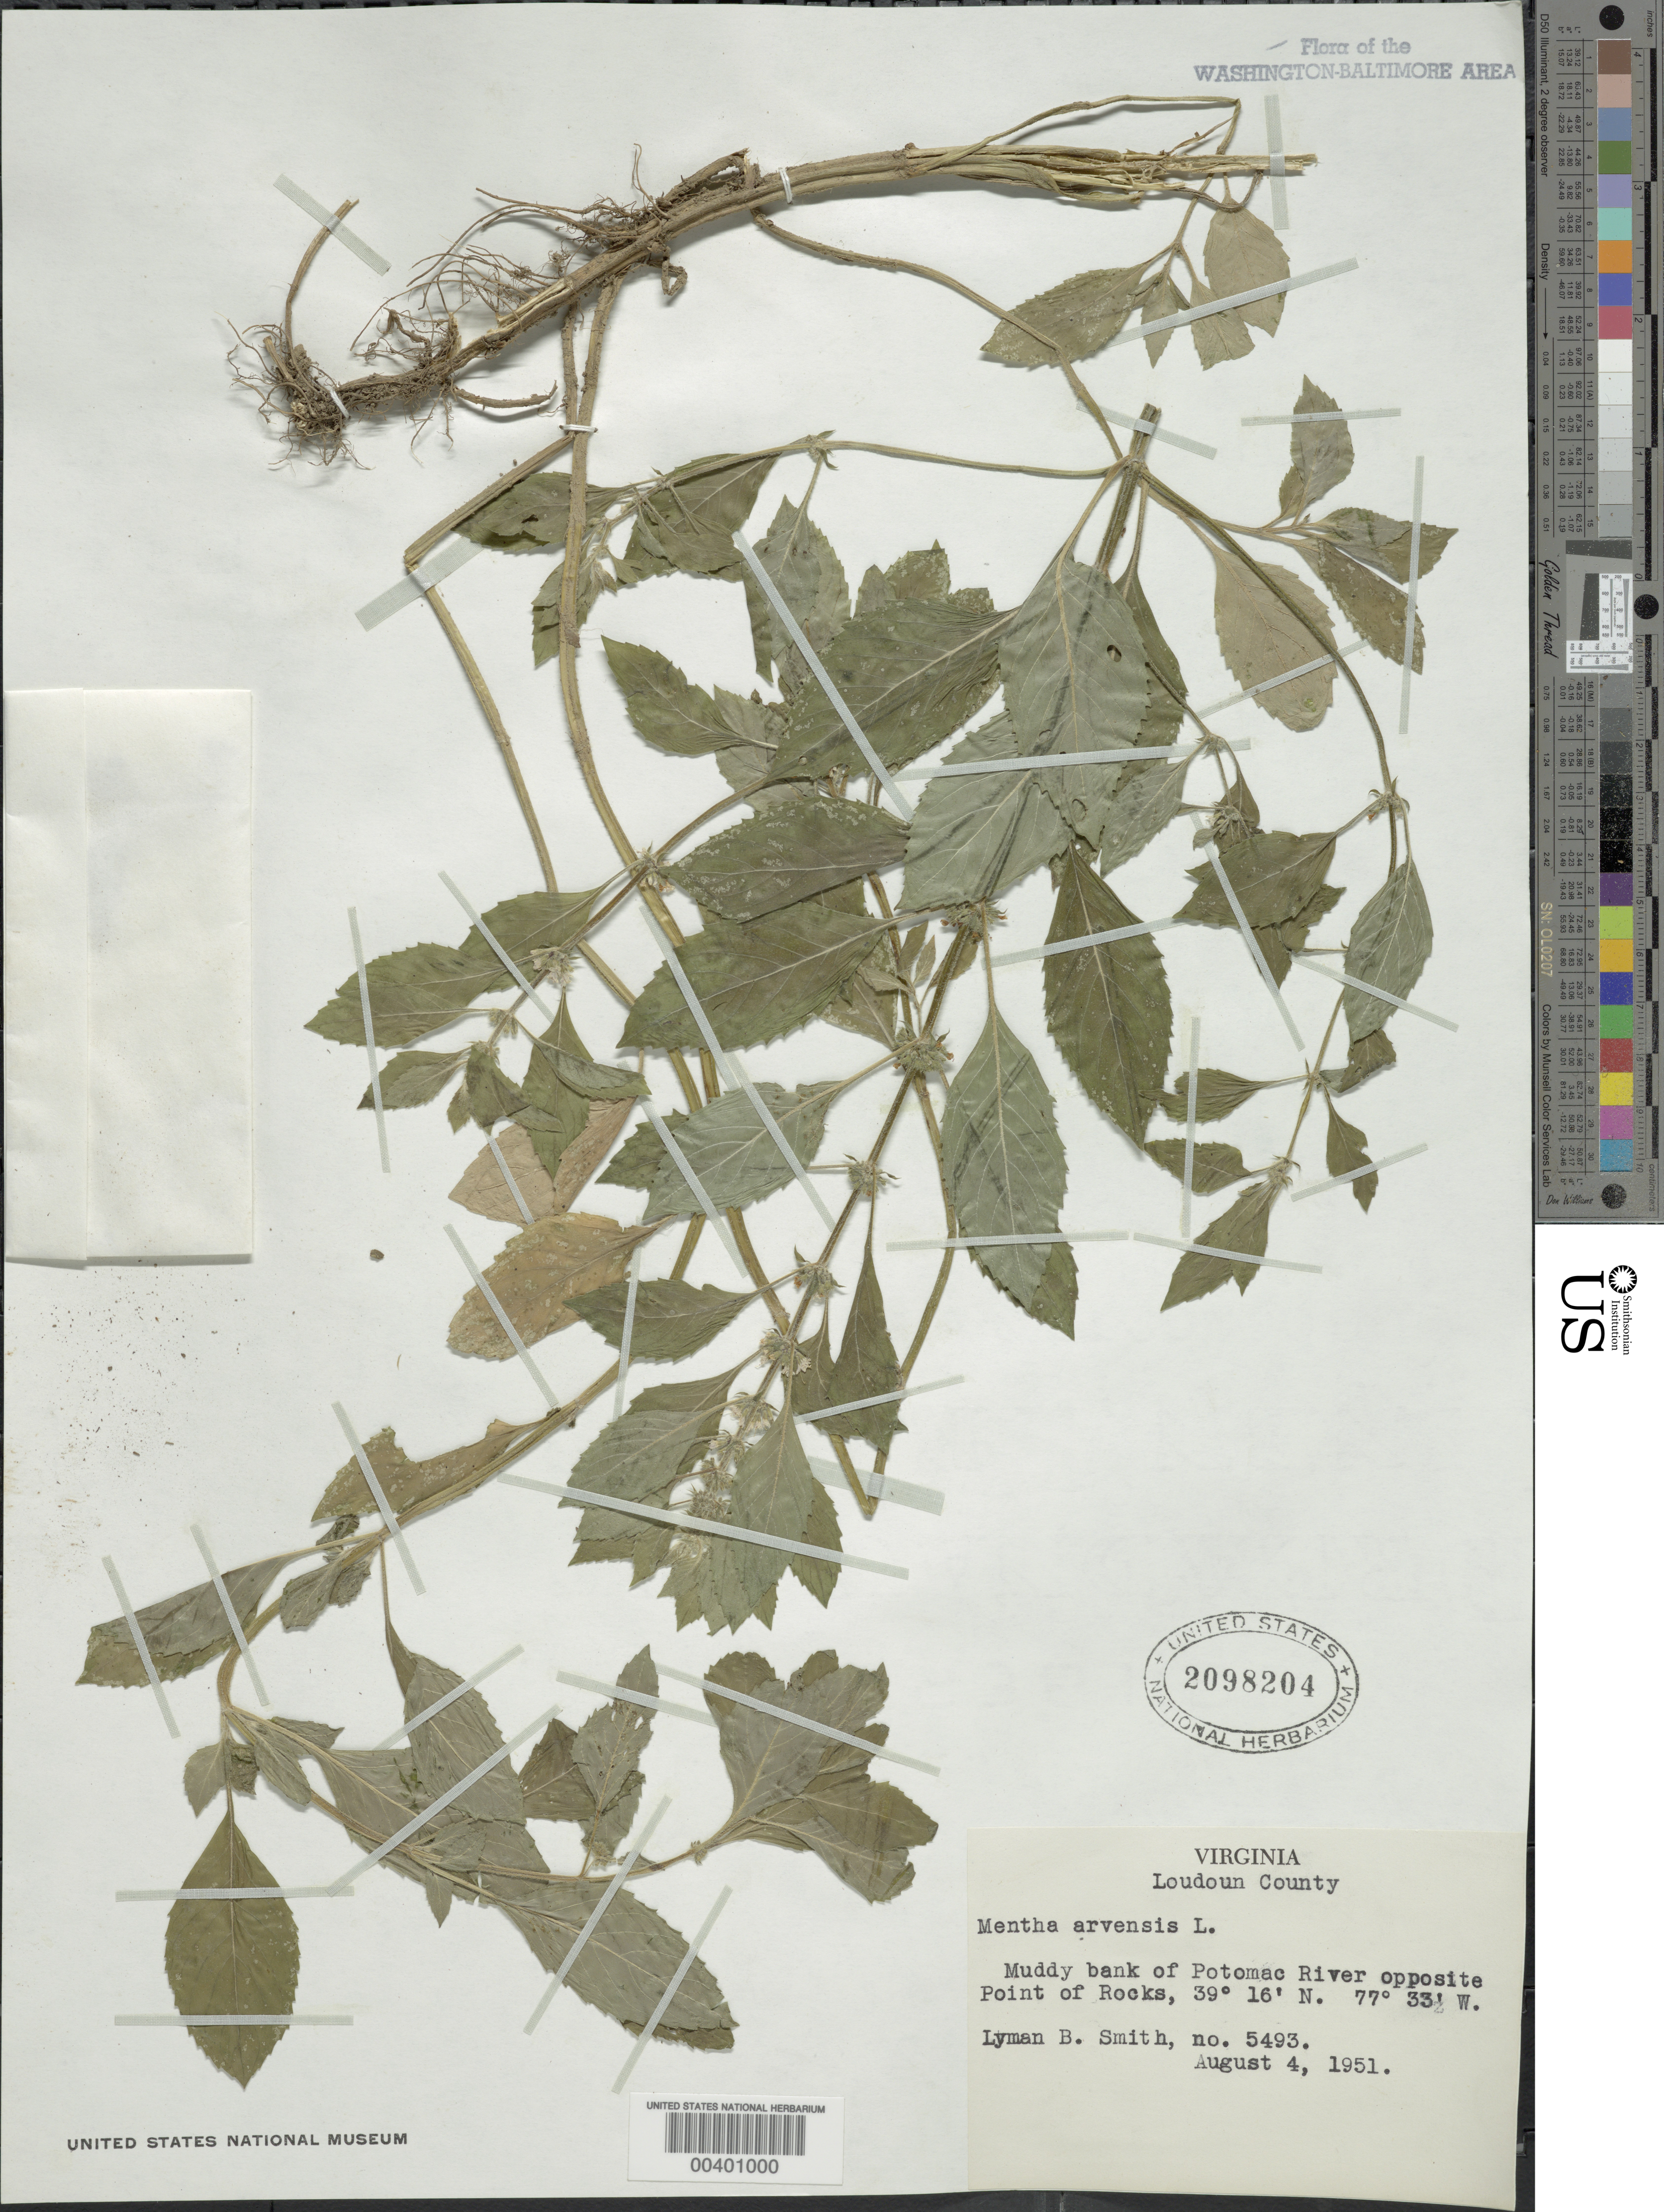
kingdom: Plantae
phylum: Tracheophyta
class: Magnoliopsida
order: Lamiales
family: Lamiaceae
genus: Mentha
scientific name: Mentha arvensis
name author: L.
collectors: L. Smith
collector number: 5493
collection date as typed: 04 Aug 1951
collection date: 1951-08-04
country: United States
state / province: Virginia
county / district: Loudoun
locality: opposite Point of Rocks on Potomac Shore C. and O. Canal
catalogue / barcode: US 2098204